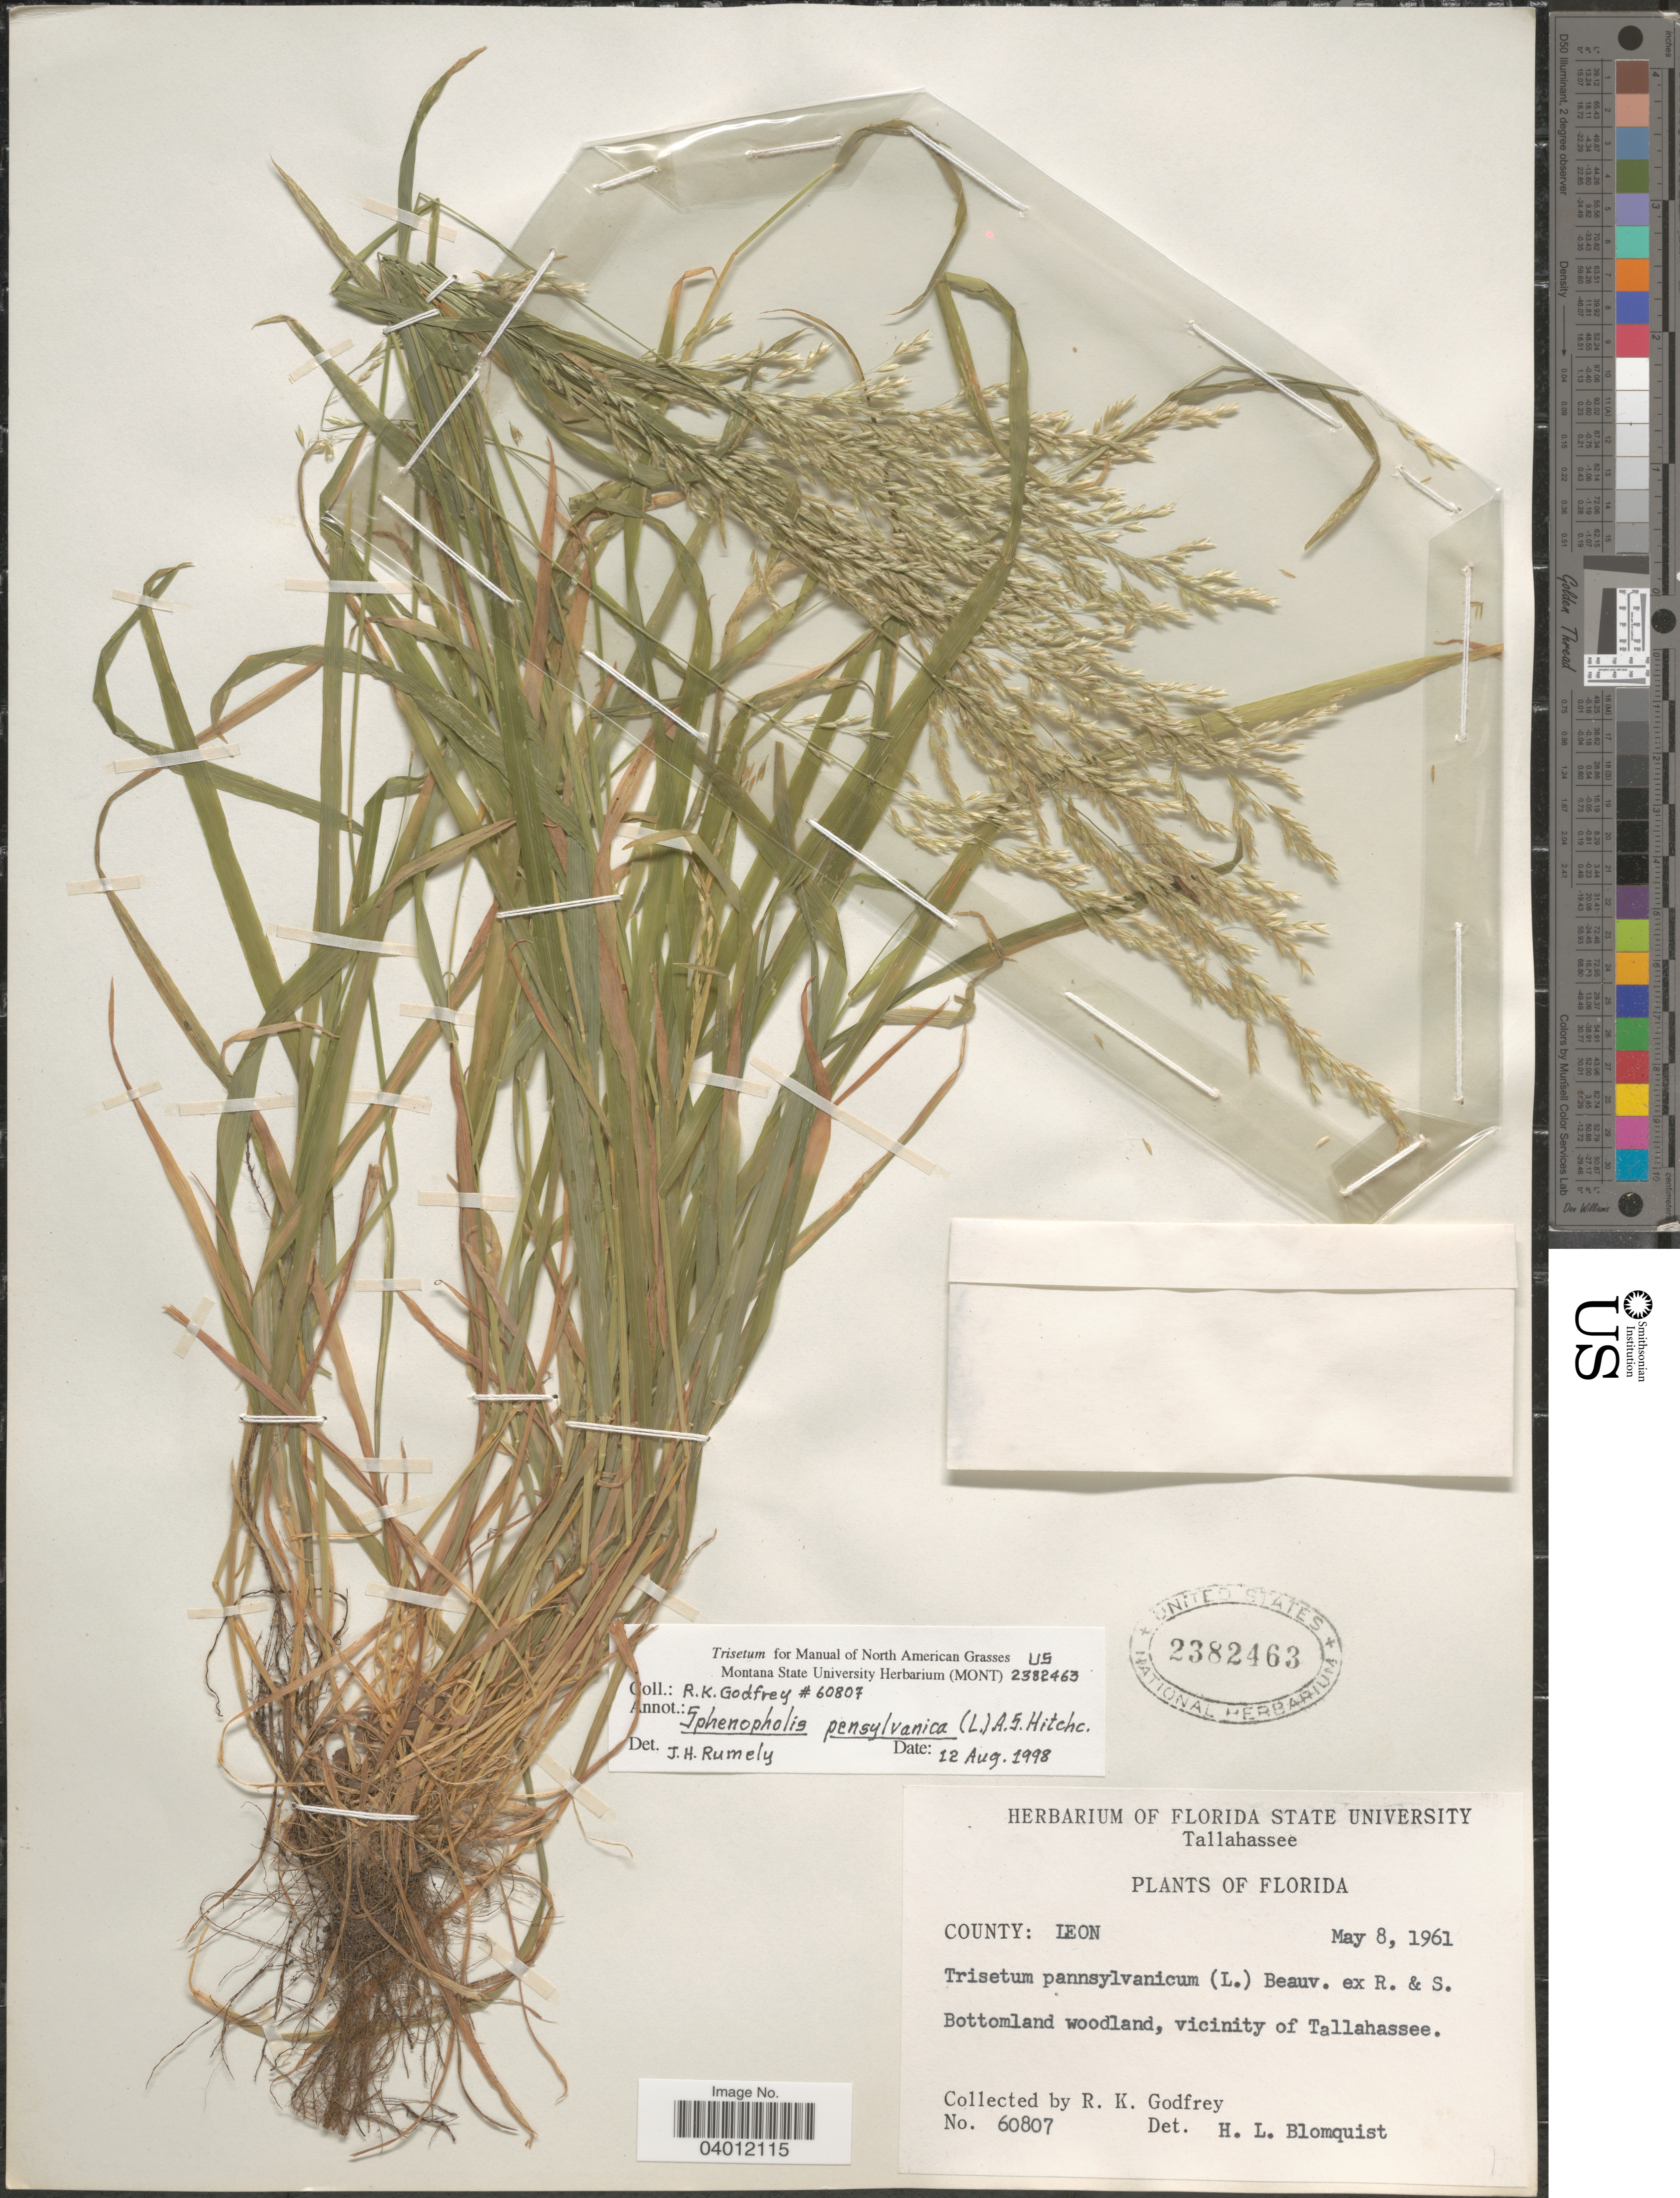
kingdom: Plantae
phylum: Tracheophyta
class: Liliopsida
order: Poales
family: Poaceae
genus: Sphenopholis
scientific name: Sphenopholis pensylvanica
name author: (L.) Hitchc.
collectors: R. K. Godfrey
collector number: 60807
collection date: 1961-05-08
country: United States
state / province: Florida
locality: Tallahassee. County: Leon. Bottomland woodland, vicinity of Tallahassee.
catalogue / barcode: US 2382463